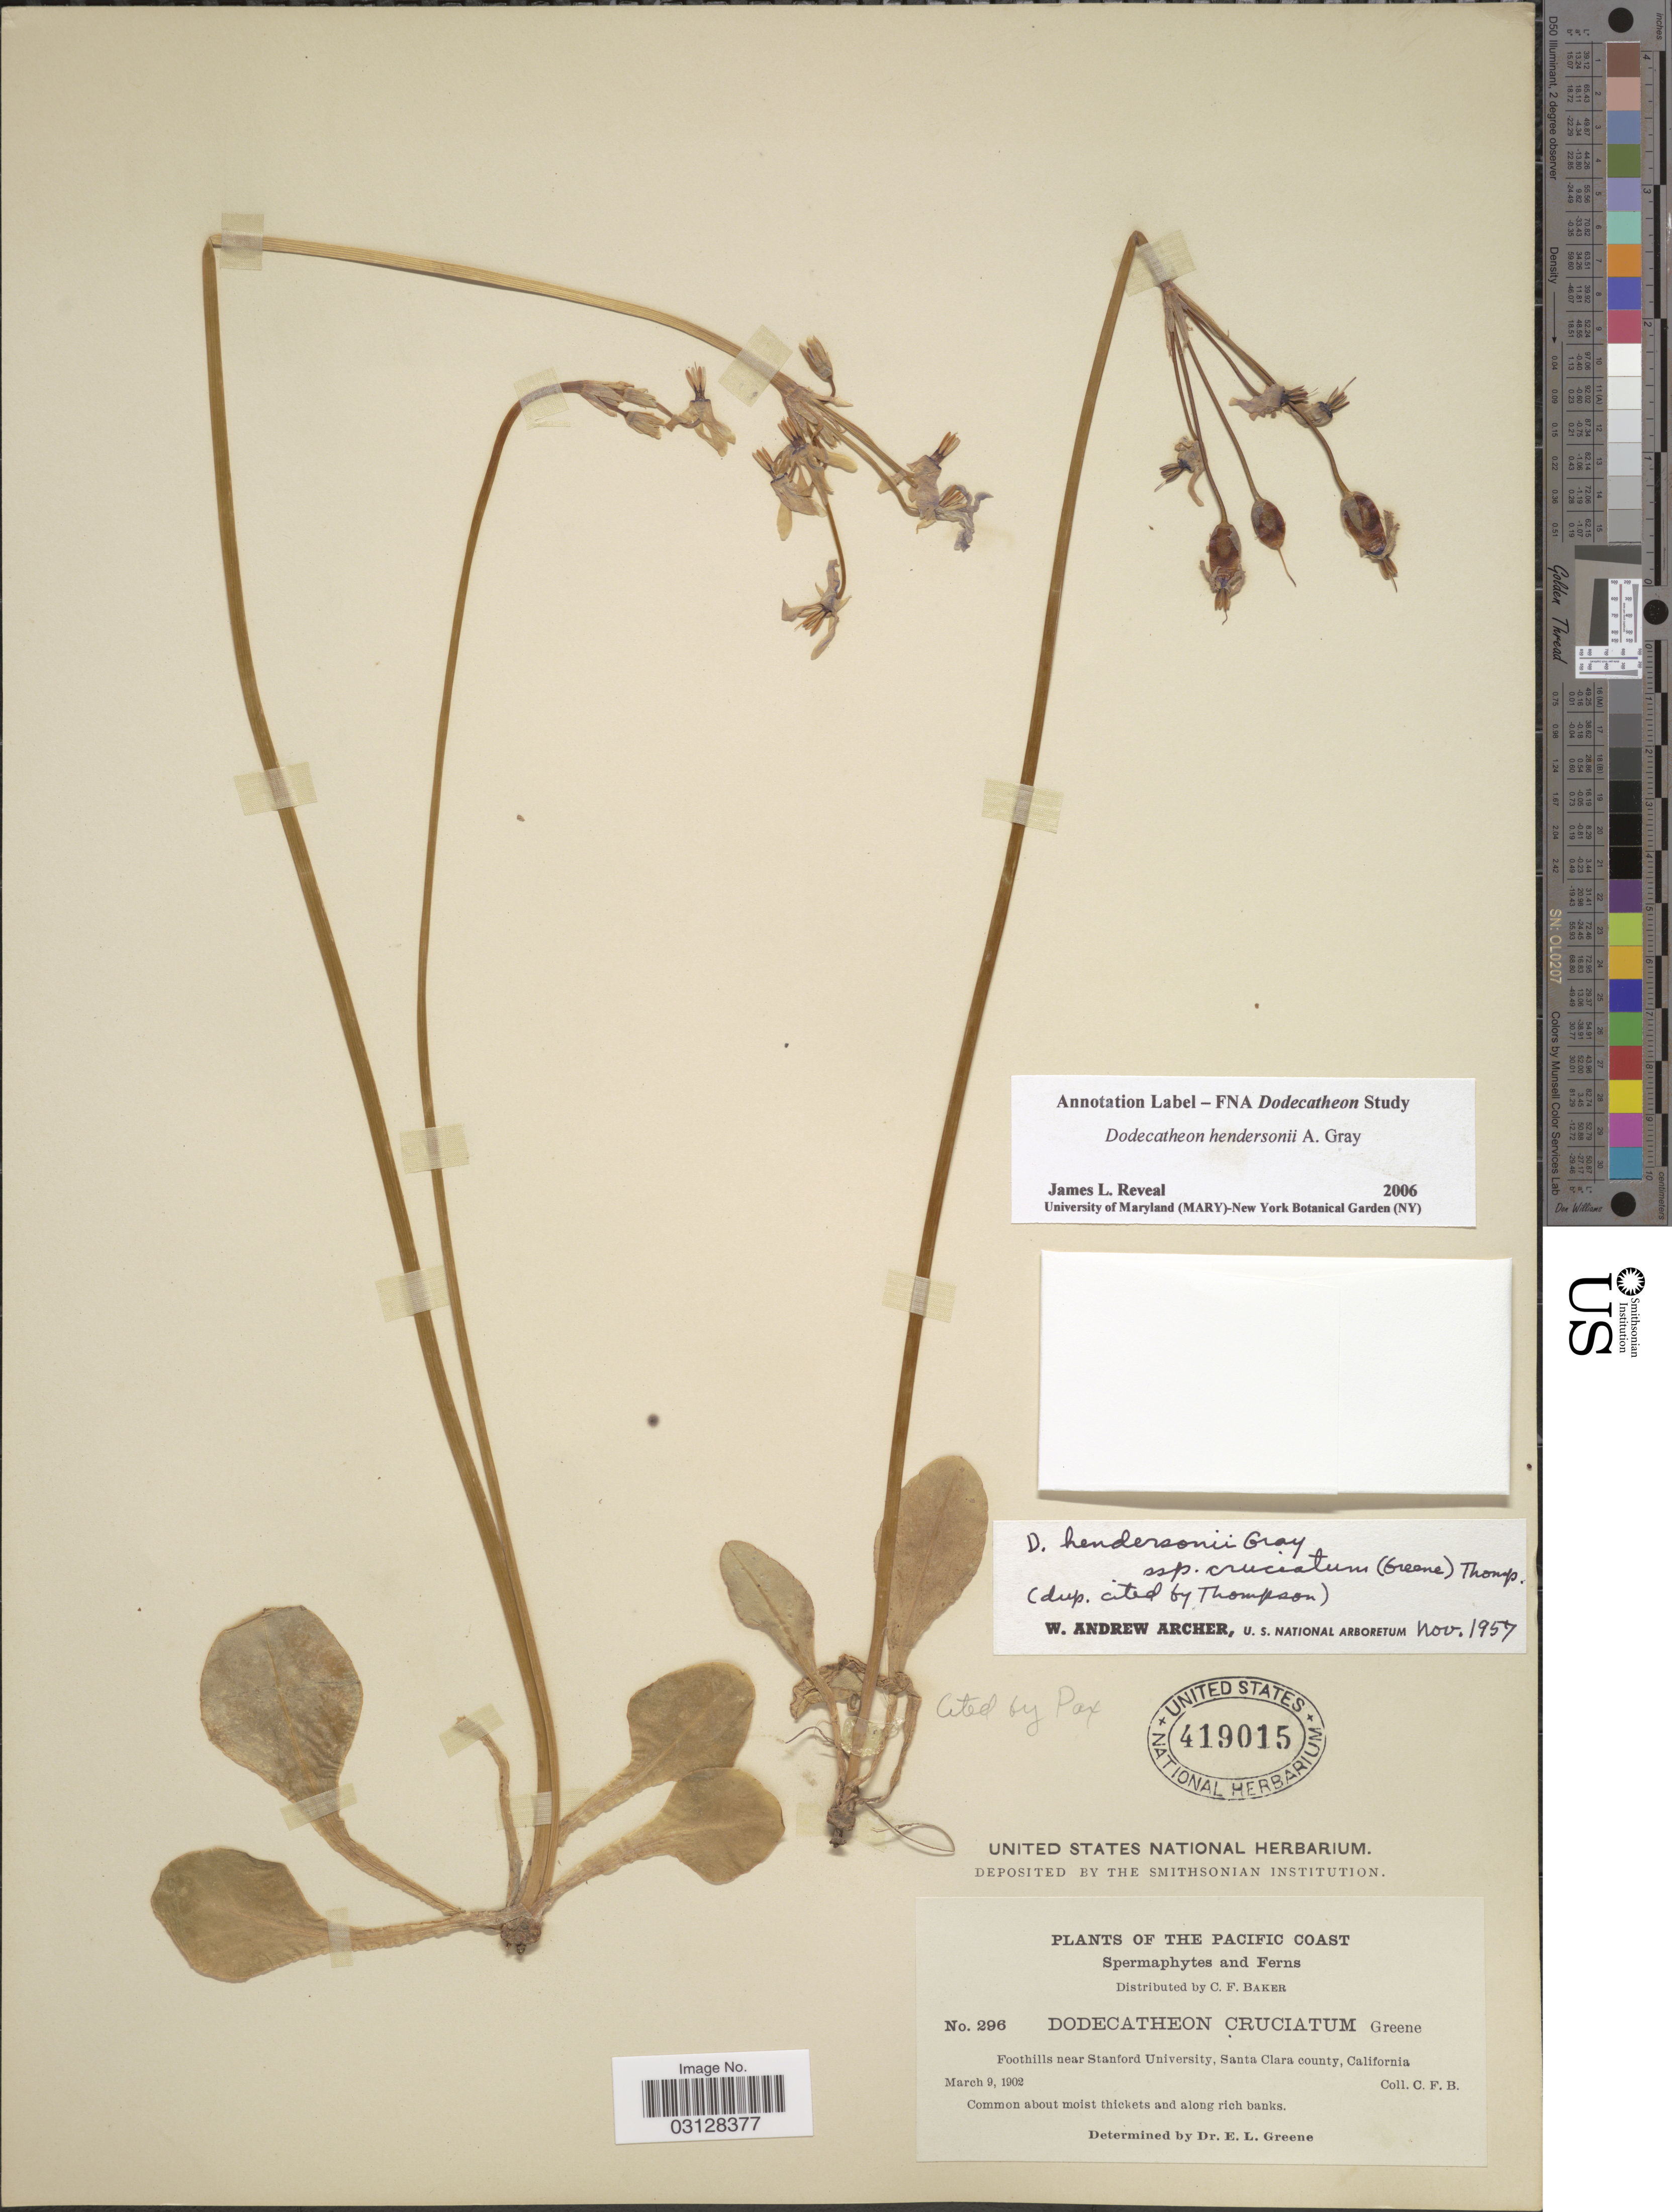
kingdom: Plantae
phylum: Tracheophyta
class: Magnoliopsida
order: Ericales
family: Primulaceae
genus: Dodecatheon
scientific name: Dodecatheon hendersonii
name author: A. Gray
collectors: C. F. Baker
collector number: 296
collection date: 1902-03-09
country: United States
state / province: California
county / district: Santa Clara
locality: Pacific Coast. Foothills near Stanford University, Santa Clara county.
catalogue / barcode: US 419015